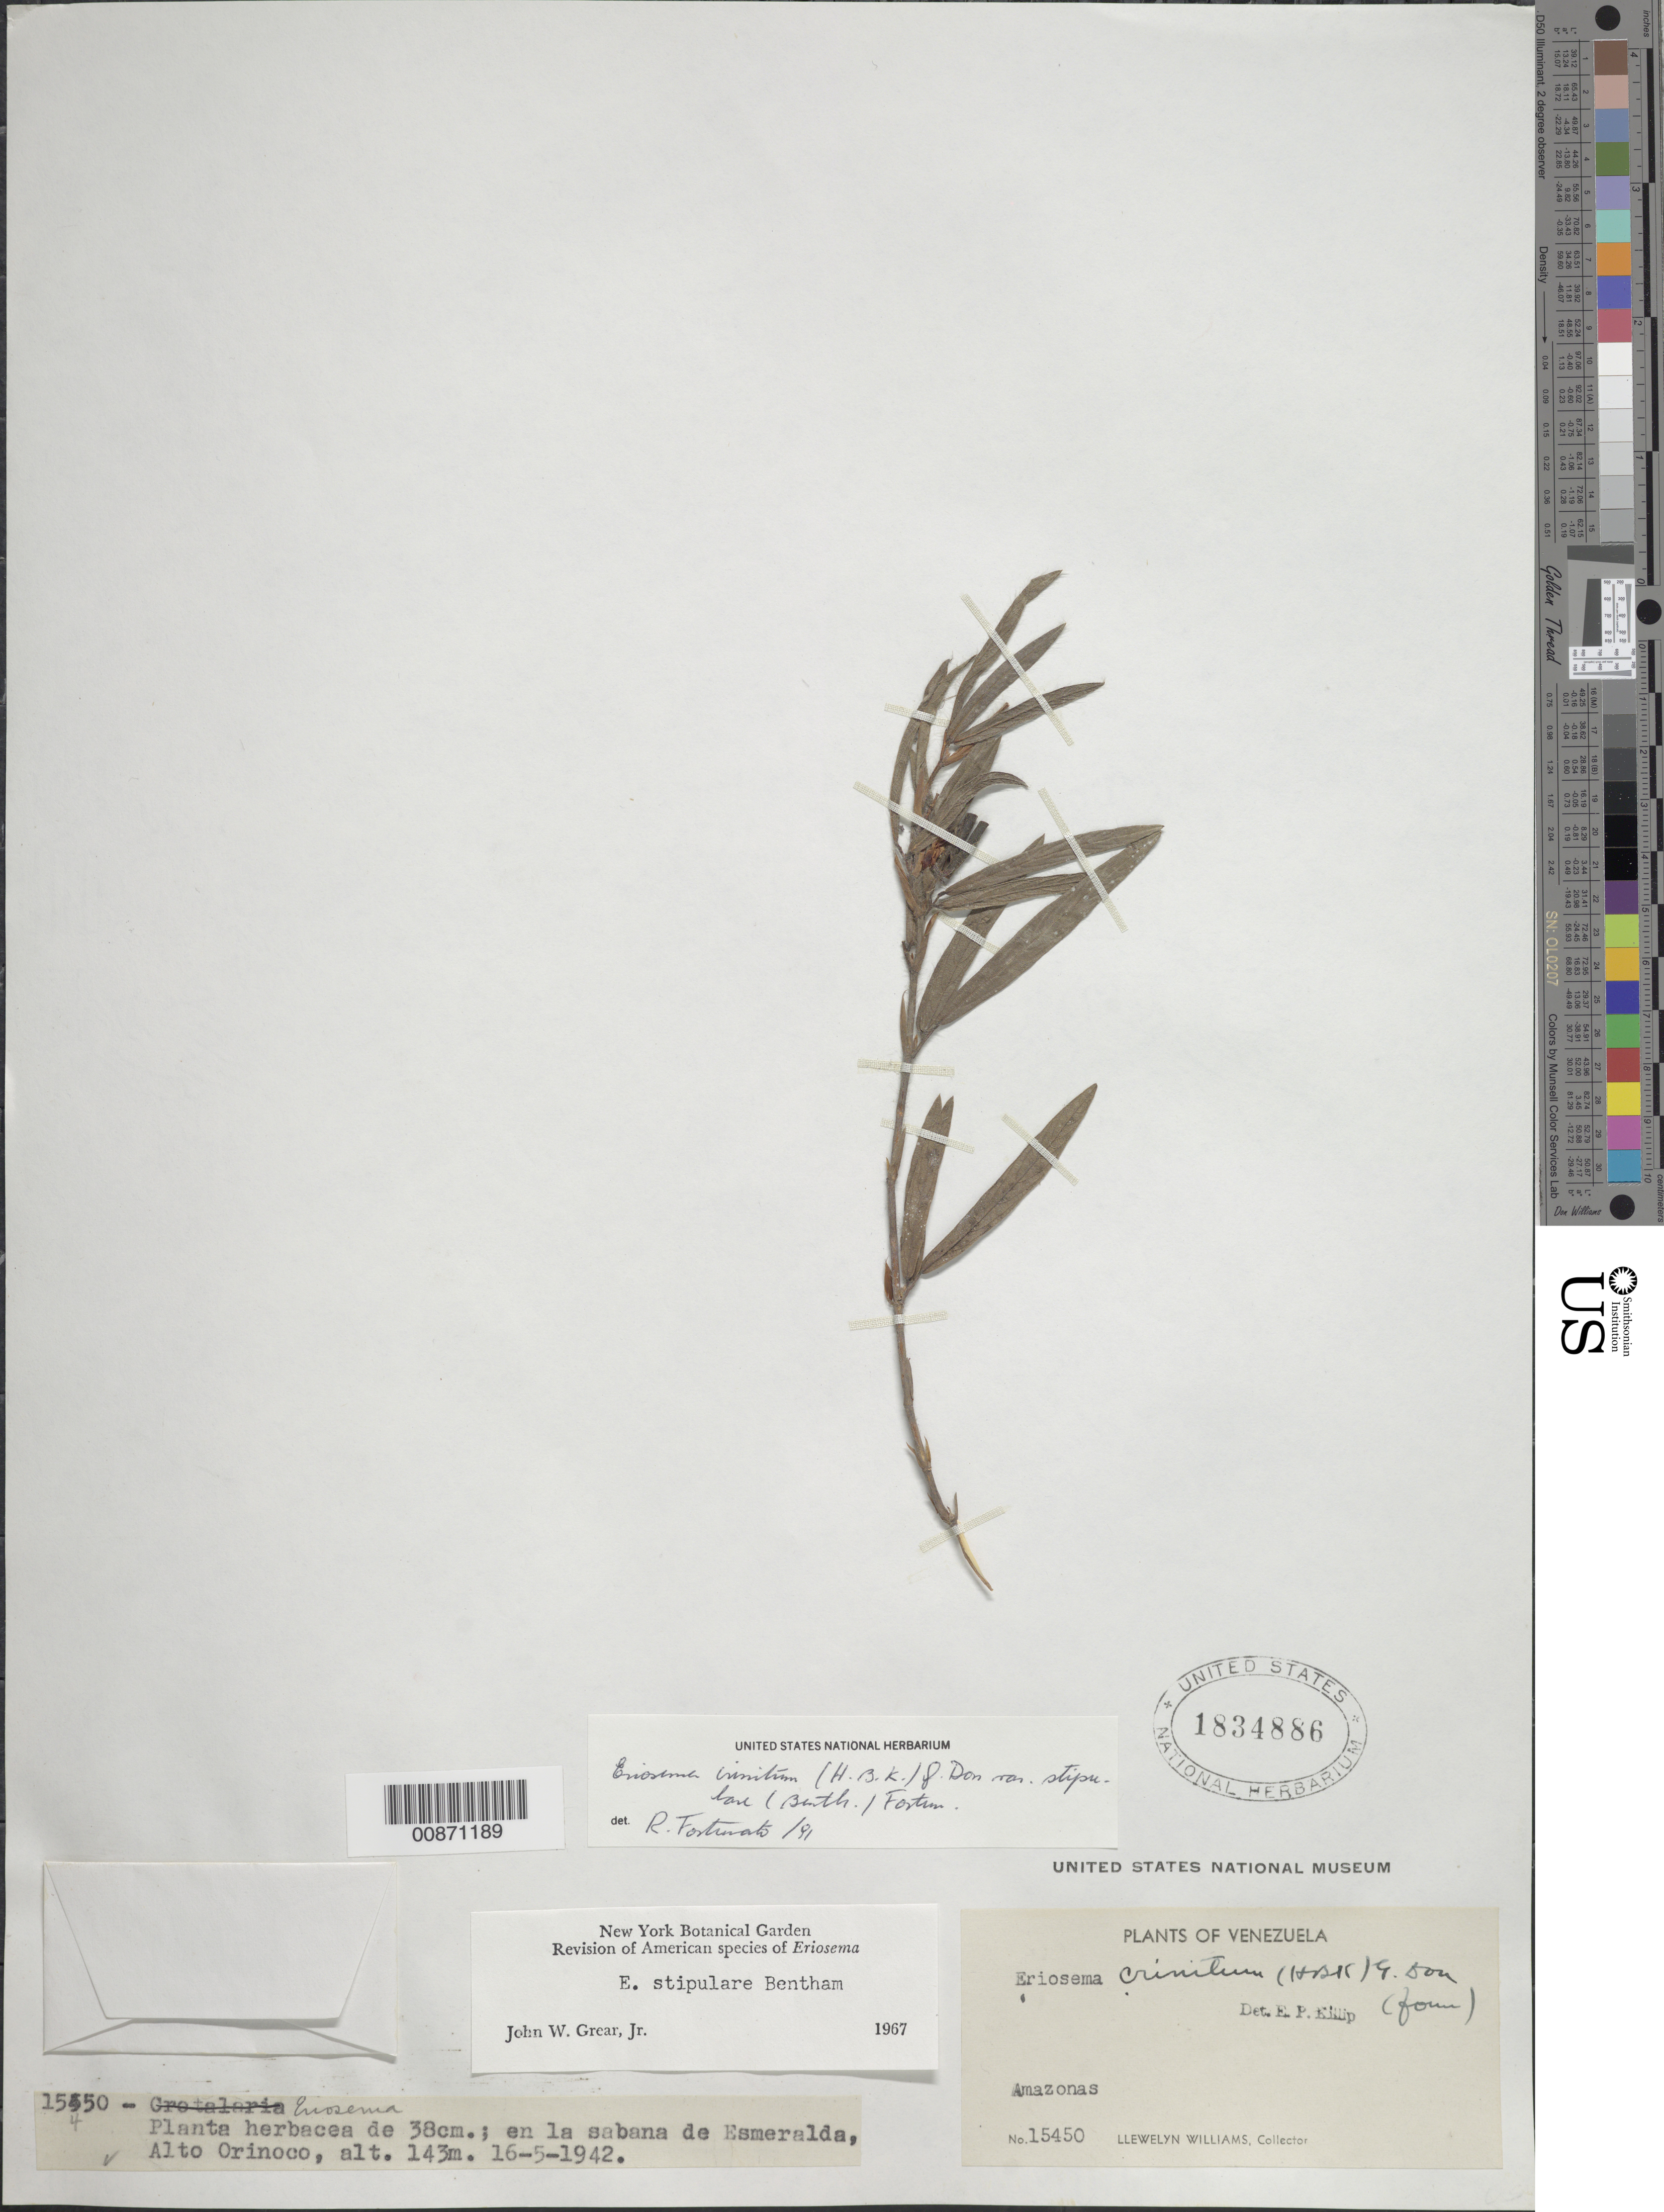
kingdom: Plantae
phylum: Tracheophyta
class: Magnoliopsida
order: Fabales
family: Fabaceae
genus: Eriosema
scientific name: Eriosema crinitum var. stipulare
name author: (Benth.) Fortunato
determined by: Fortunata, R.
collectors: Ll. Williams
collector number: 15450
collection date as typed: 16-May-42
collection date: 1942-05-16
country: Venezuela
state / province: Amazonas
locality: Esmeralda, Alto Orinoco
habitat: Sabana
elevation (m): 143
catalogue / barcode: US 1834886